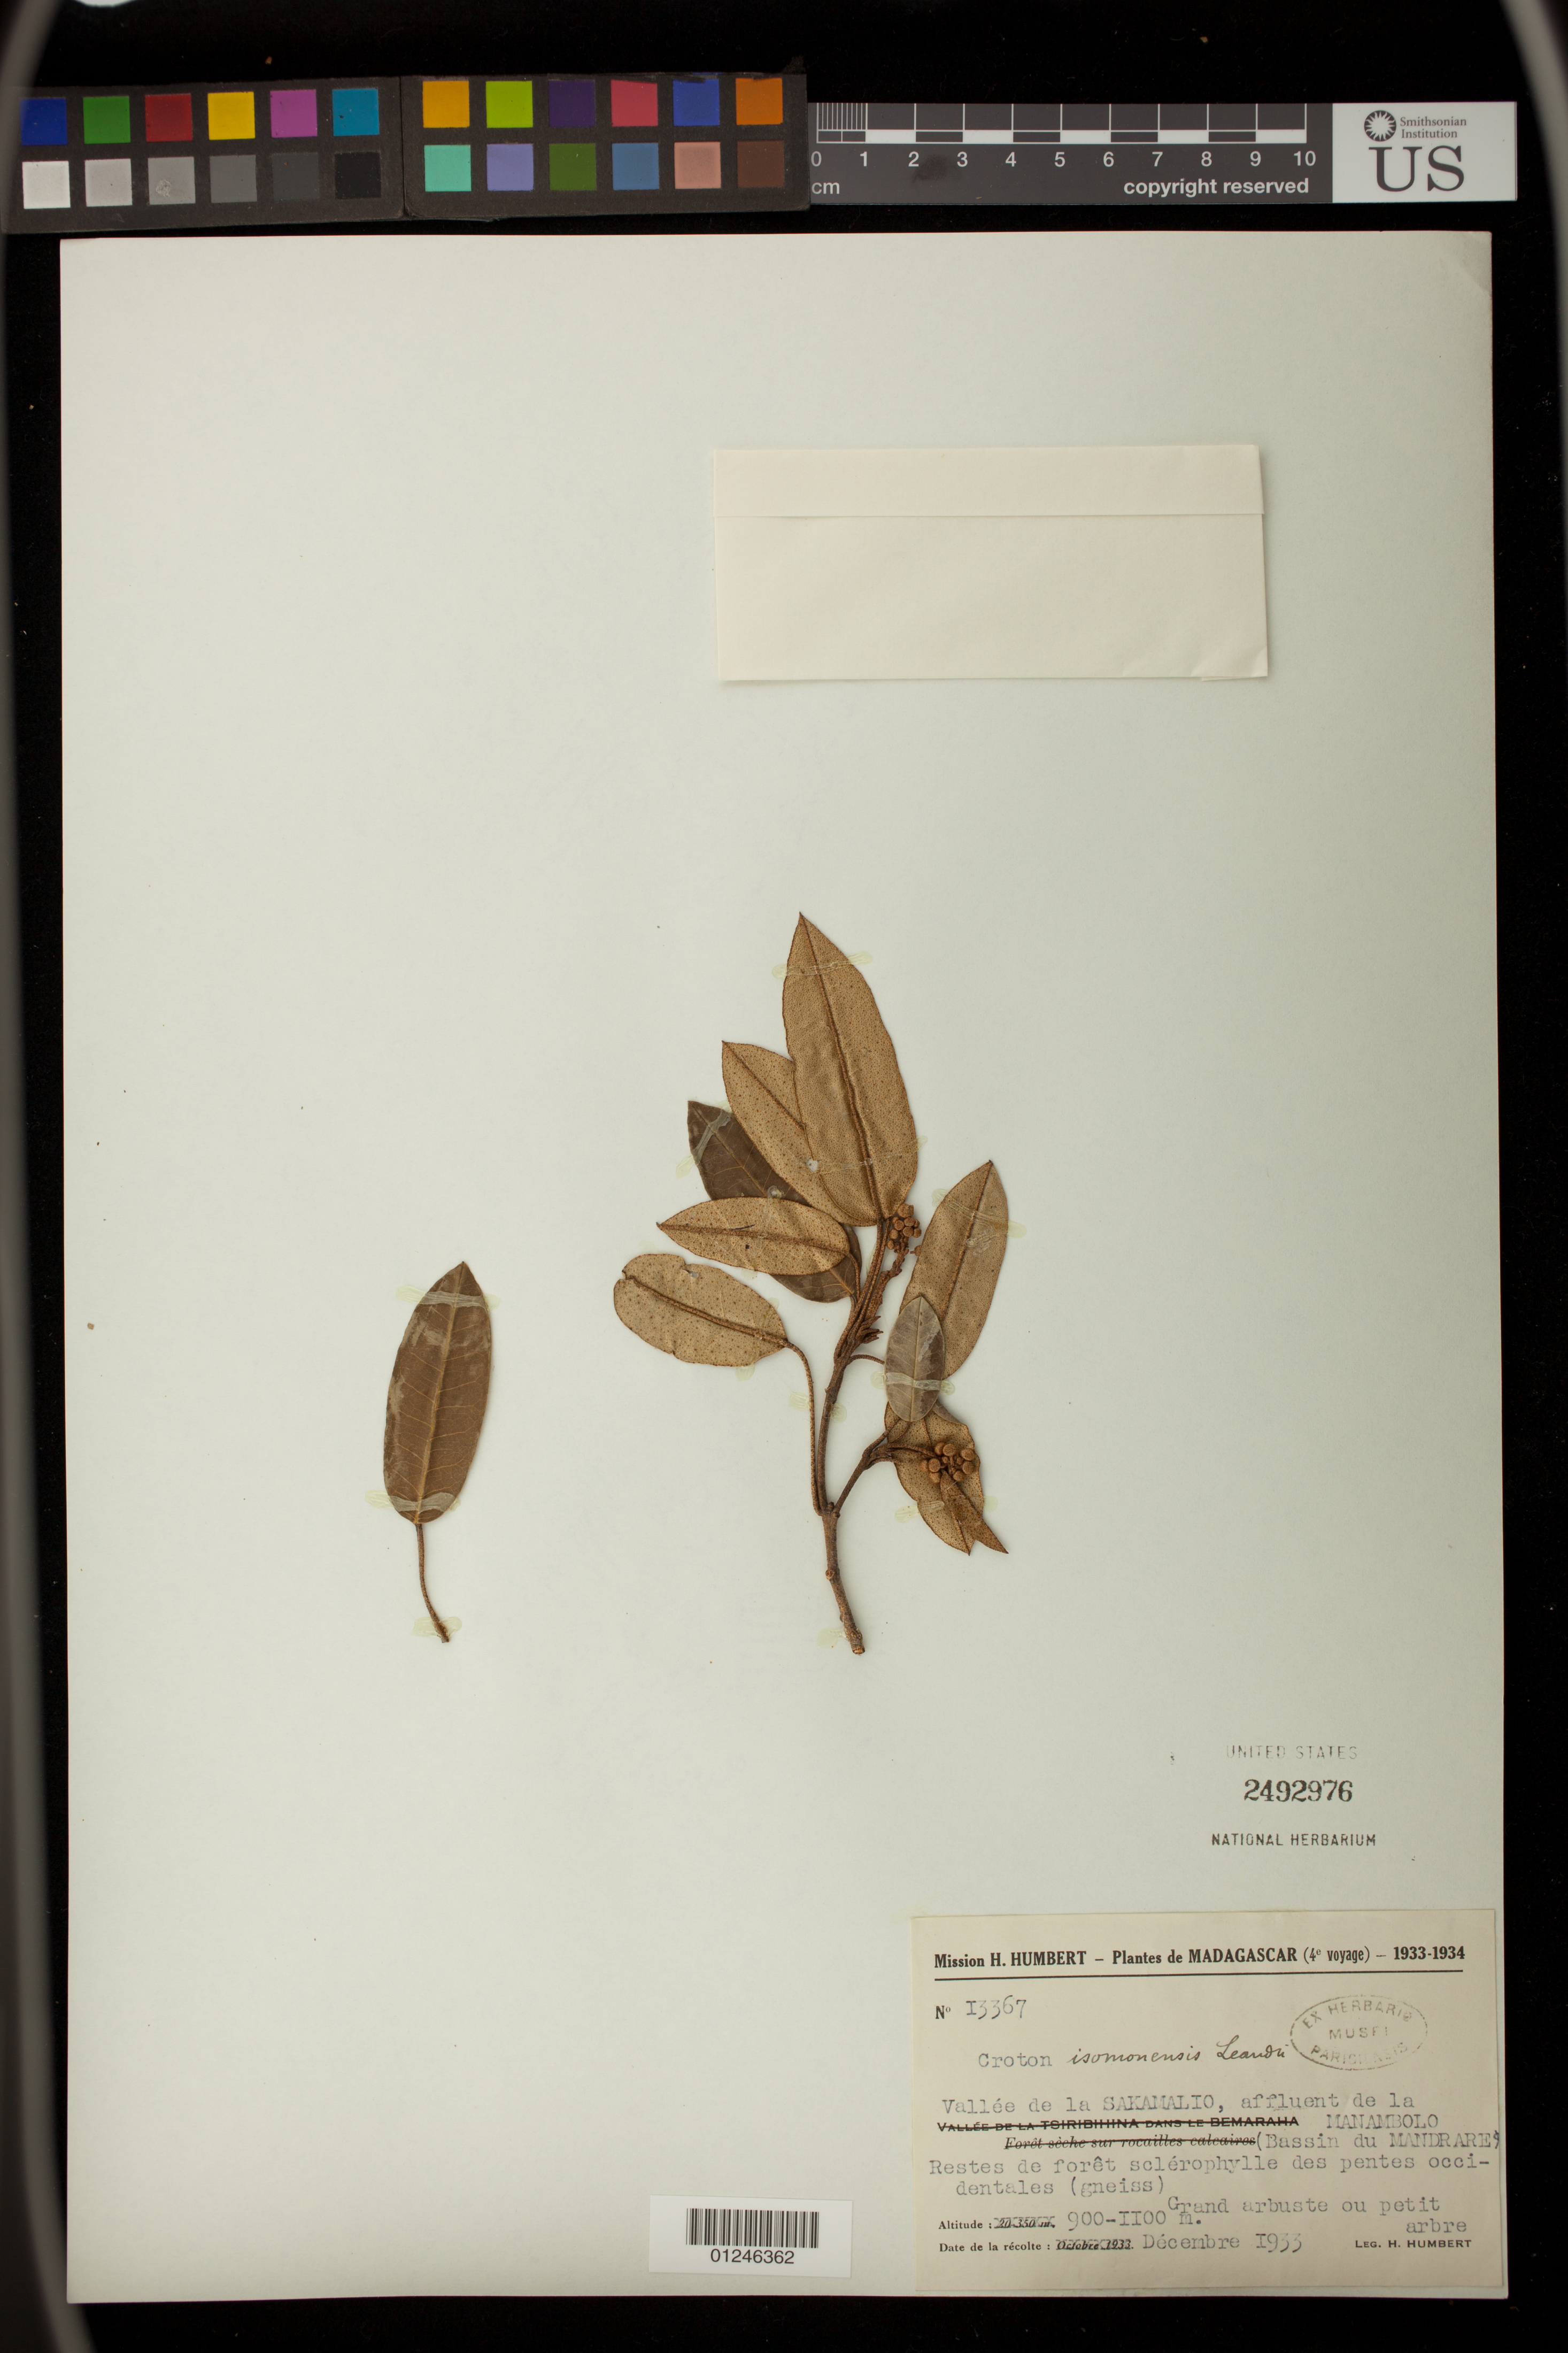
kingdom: Plantae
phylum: Tracheophyta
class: Magnoliopsida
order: Malpighiales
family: Euphorbiaceae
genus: Croton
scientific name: Croton isomonensis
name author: Leandri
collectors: H. Humbert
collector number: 13367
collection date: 1933-12-01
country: Madagascar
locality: Vallee de la Sakamalio, affluent de la Manambolo (Bassin du Mandare)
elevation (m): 900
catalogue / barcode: US 2492976